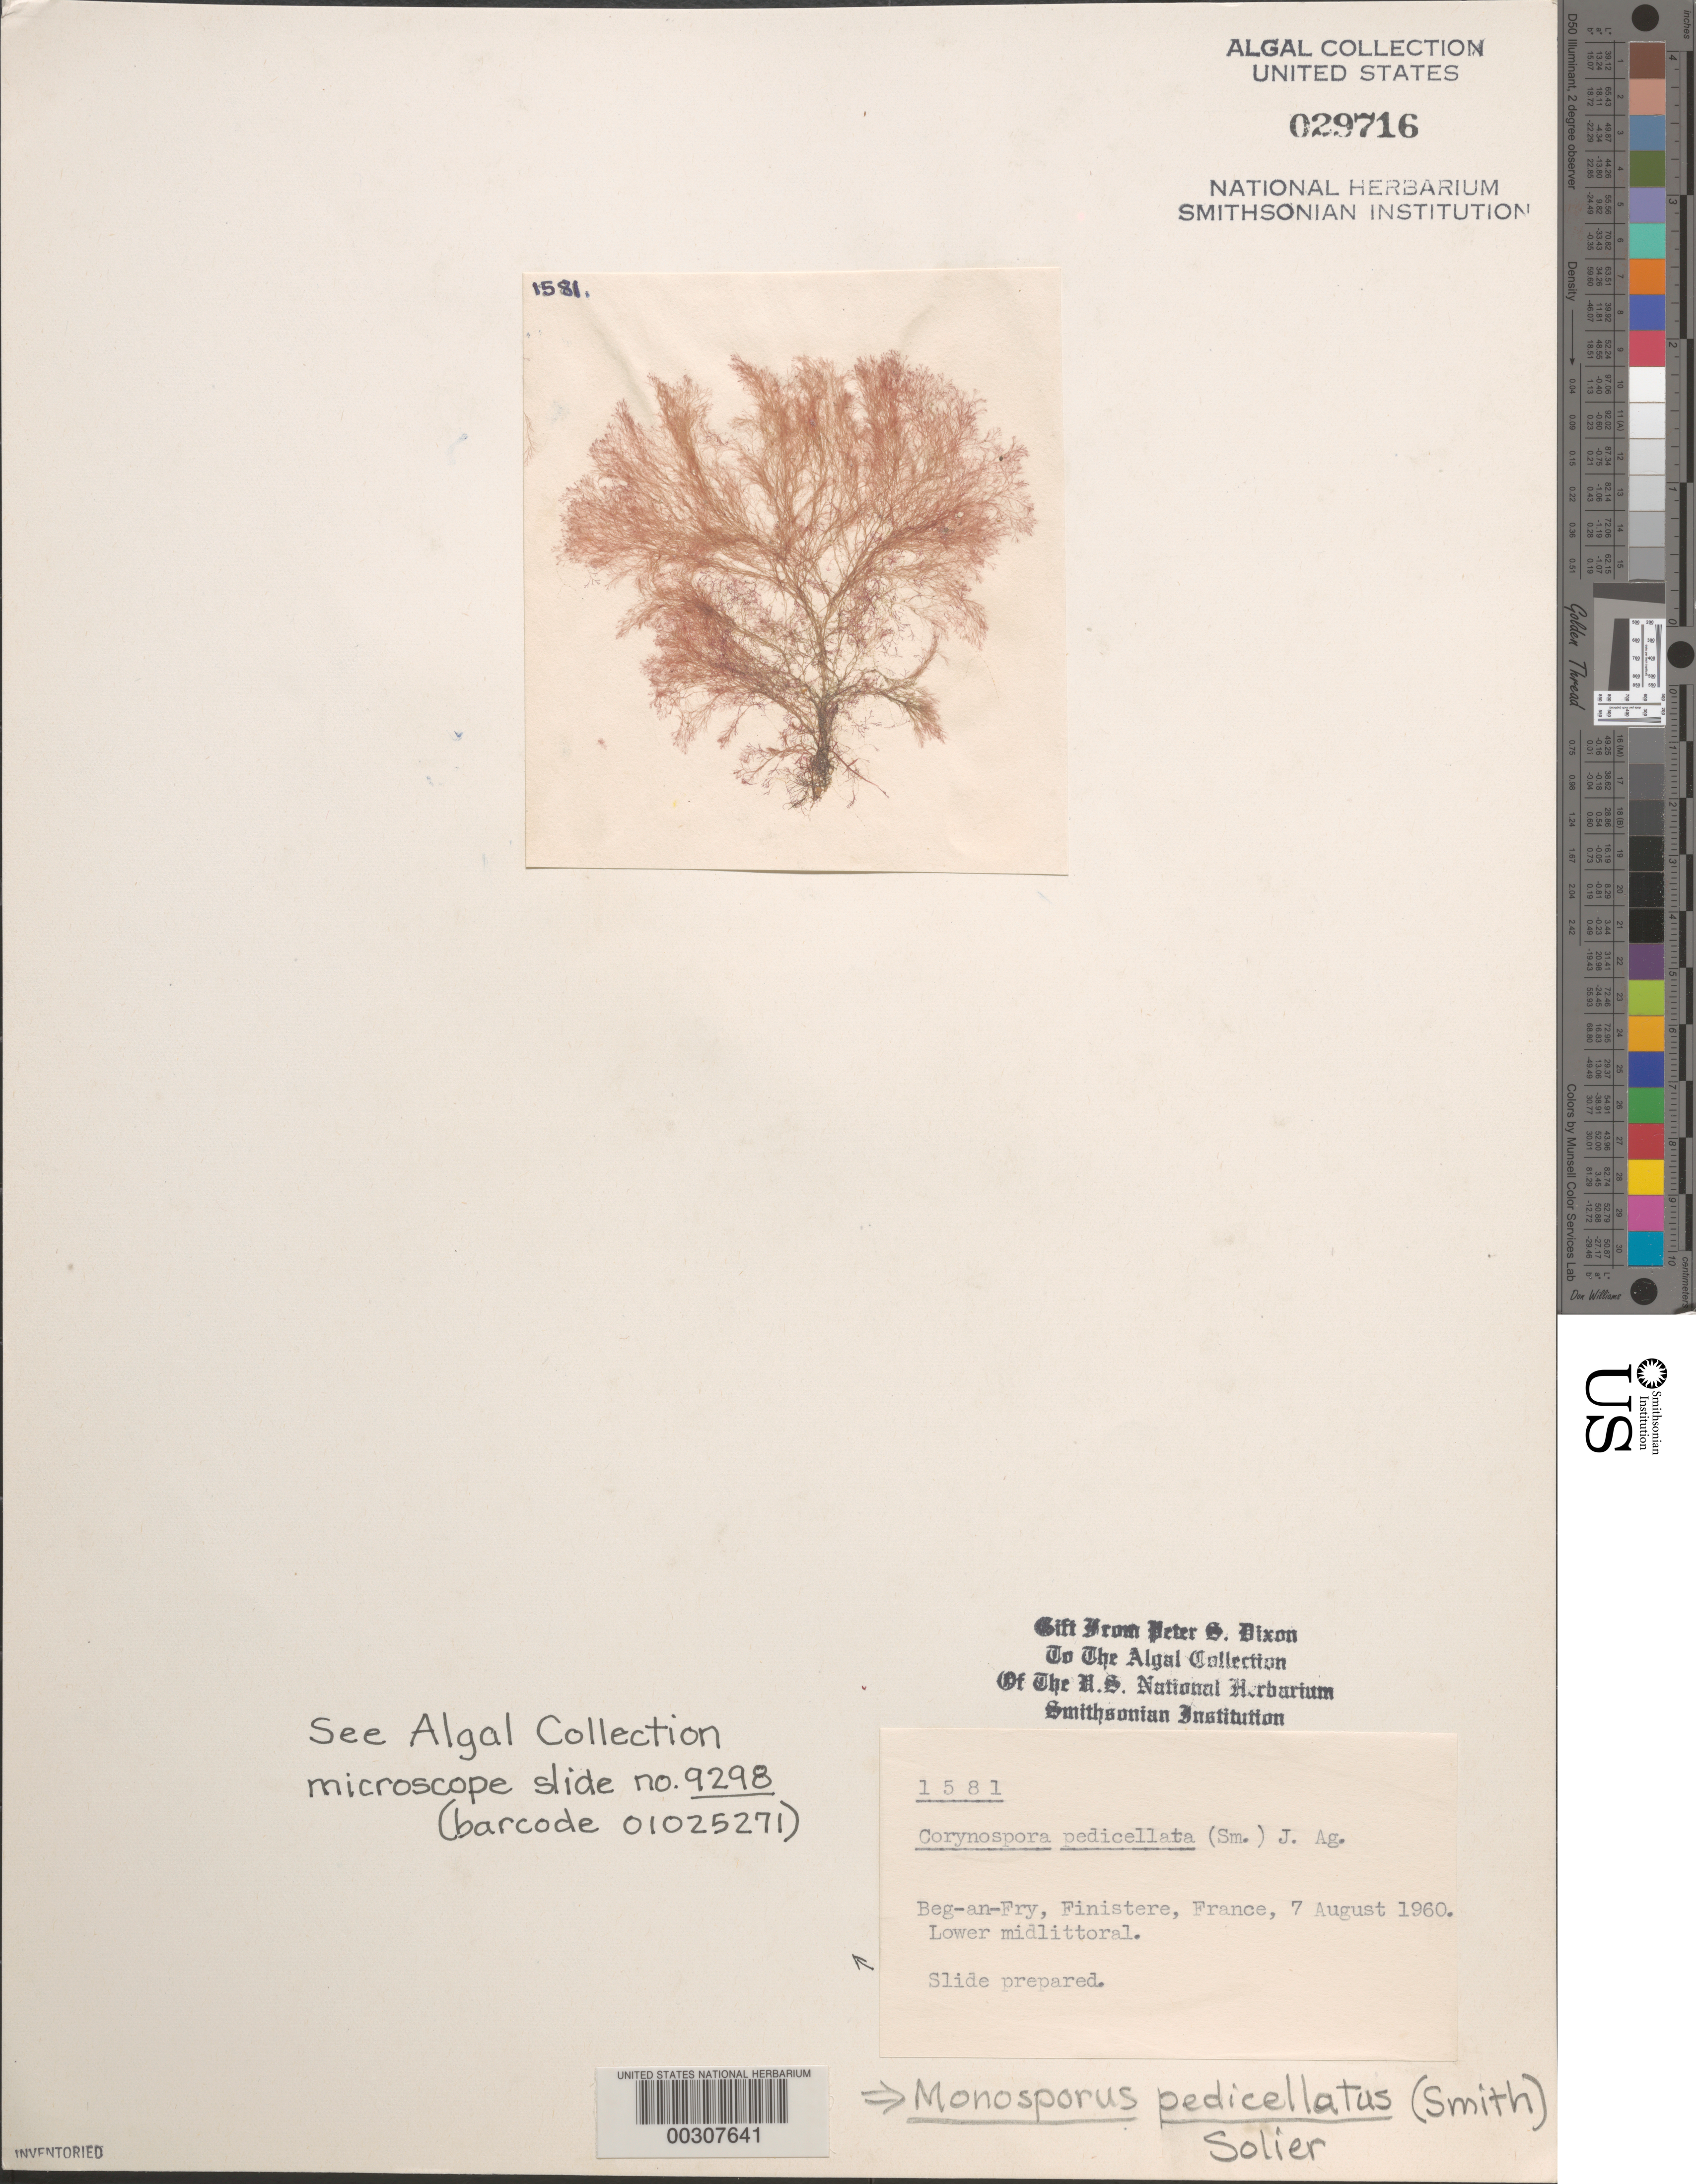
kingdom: Plantae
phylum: Rhodophyta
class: Florideophyceae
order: Ceramiales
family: Wrangeliaceae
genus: Monosporus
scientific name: Monosporus pedicellatus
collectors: P. S. Dixon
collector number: PSD 1581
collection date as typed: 07 Aug 1960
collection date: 1960-08-07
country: France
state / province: Bretagne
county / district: Finistère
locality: Beg-an-Fry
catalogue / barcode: US 29716